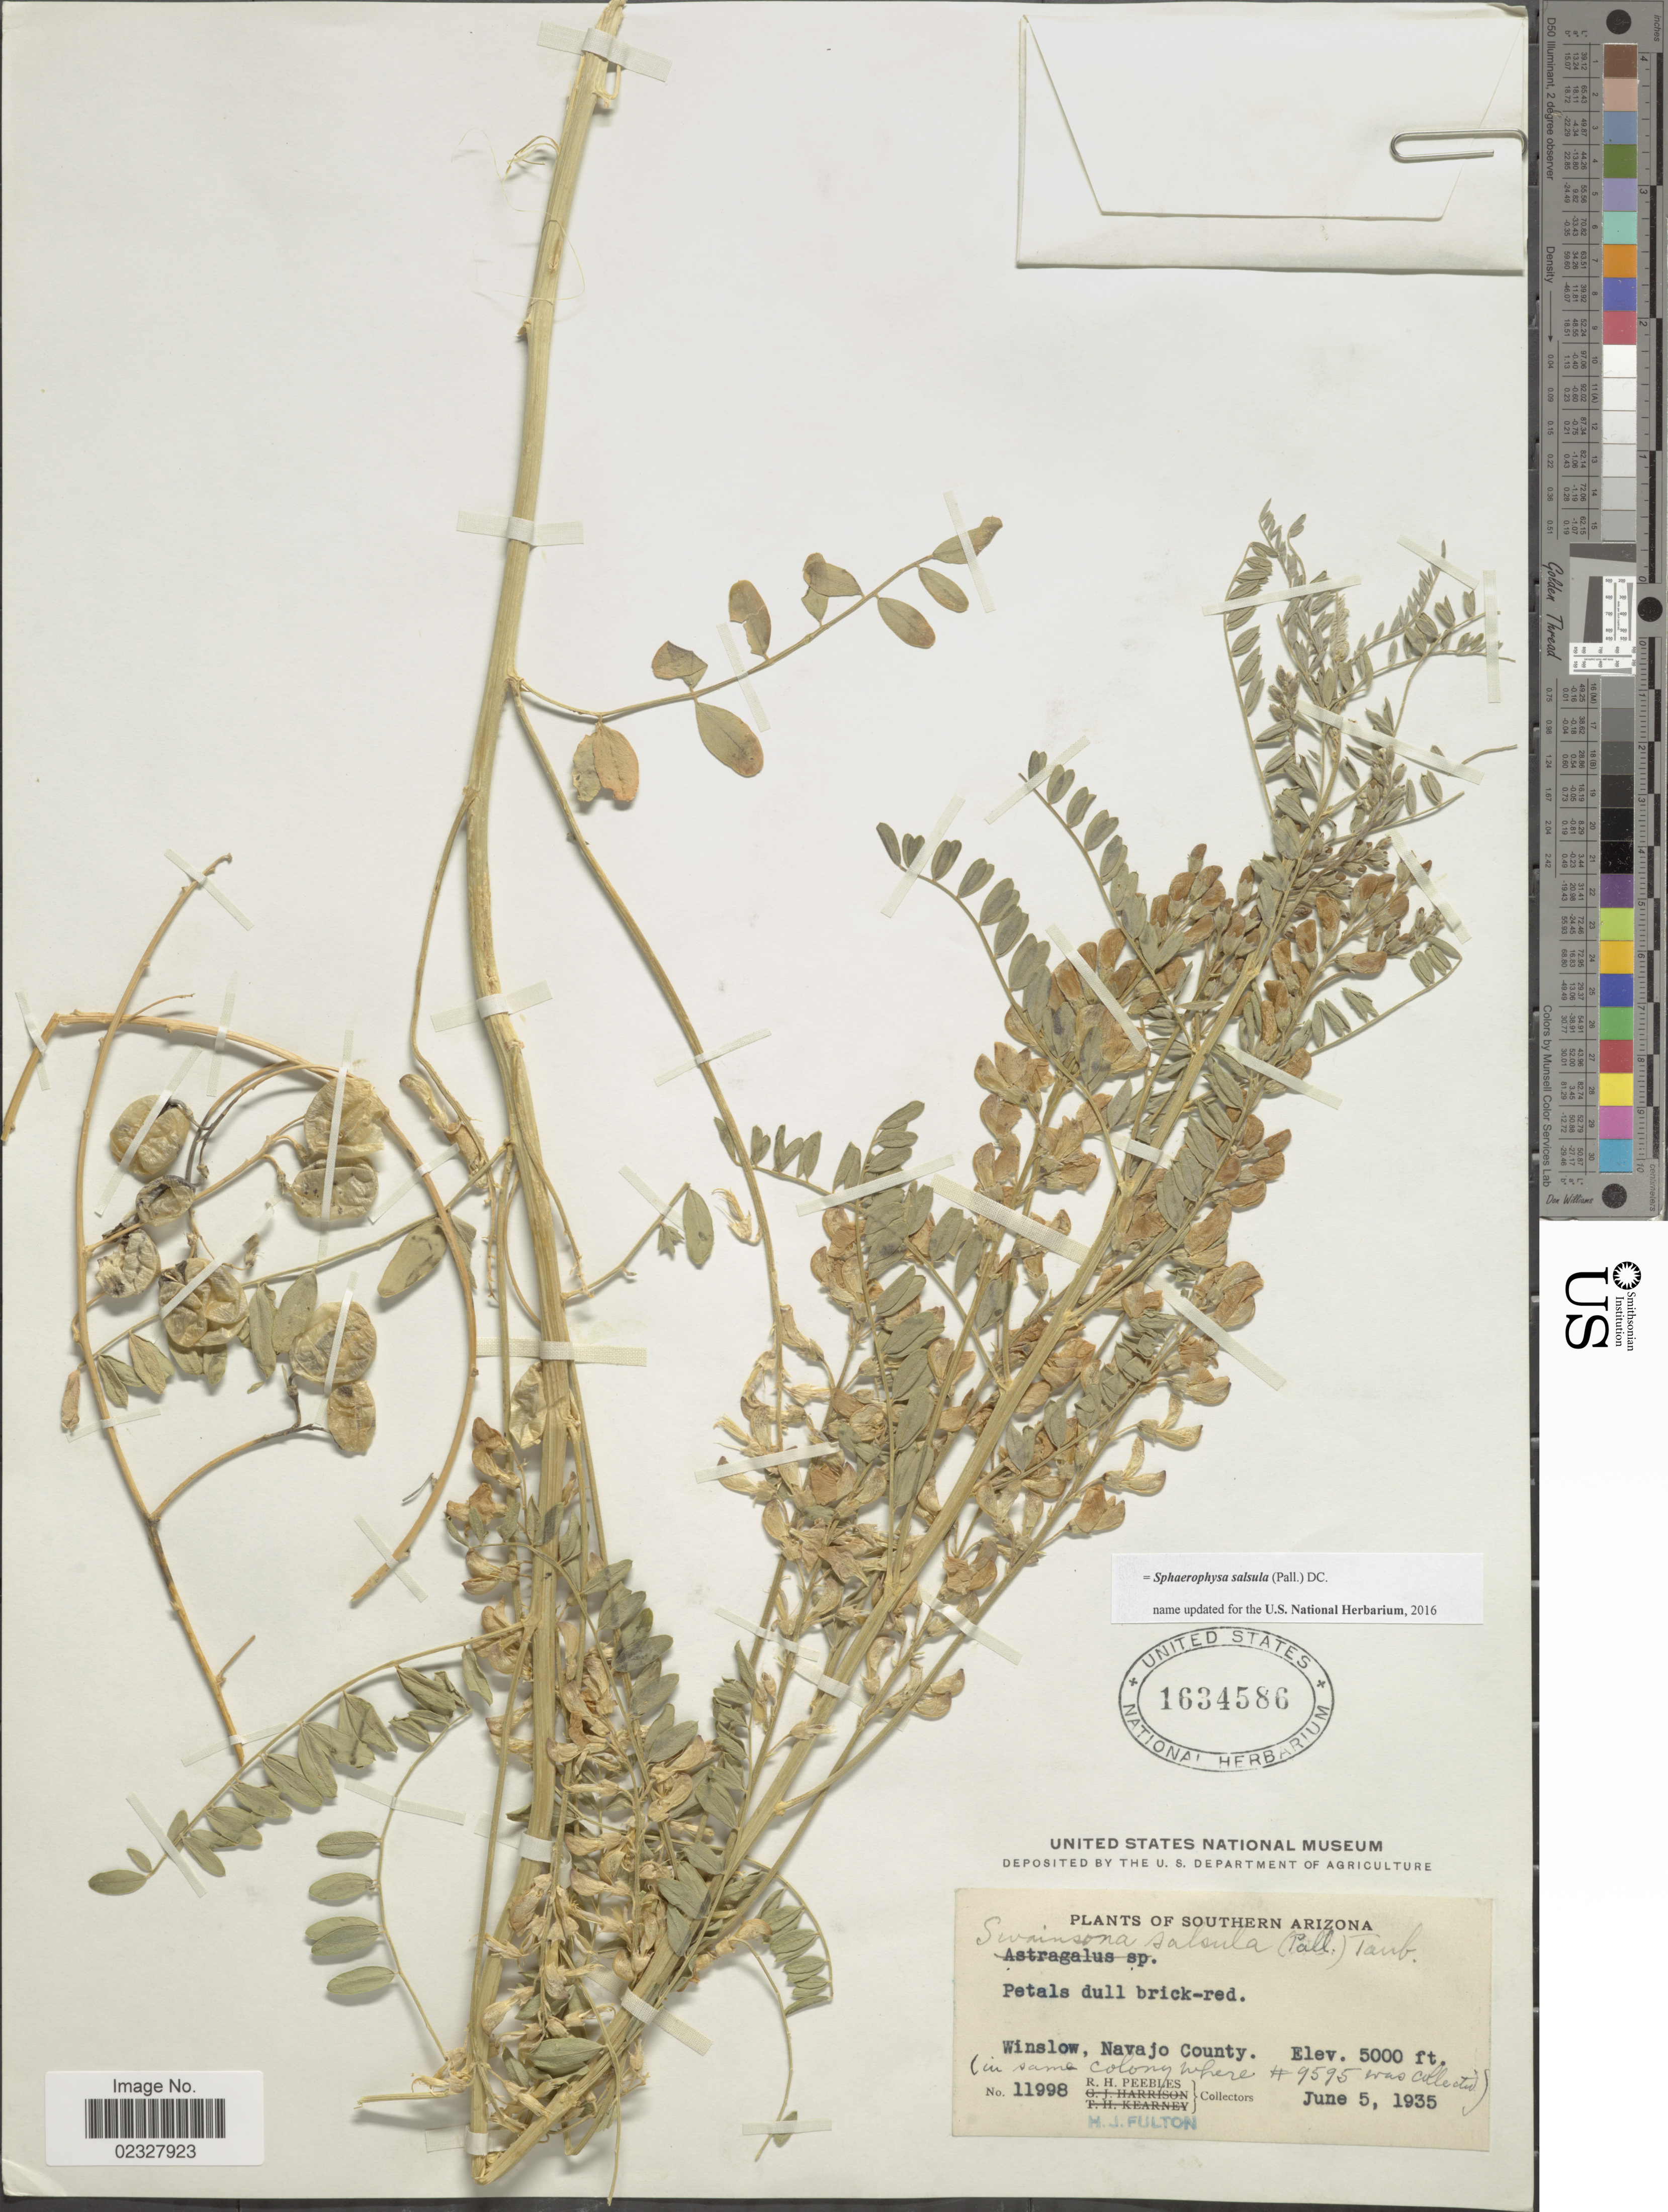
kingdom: Plantae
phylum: Tracheophyta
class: Magnoliopsida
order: Fabales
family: Fabaceae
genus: Sphaerophysa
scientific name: Sphaerophysa salsula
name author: (Pall.) DC.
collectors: R. H. Peebles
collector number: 11998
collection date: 1935-06-05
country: United States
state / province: Arizona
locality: Southern Arizona, Winslow, Navajo County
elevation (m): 1524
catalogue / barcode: US 1634586